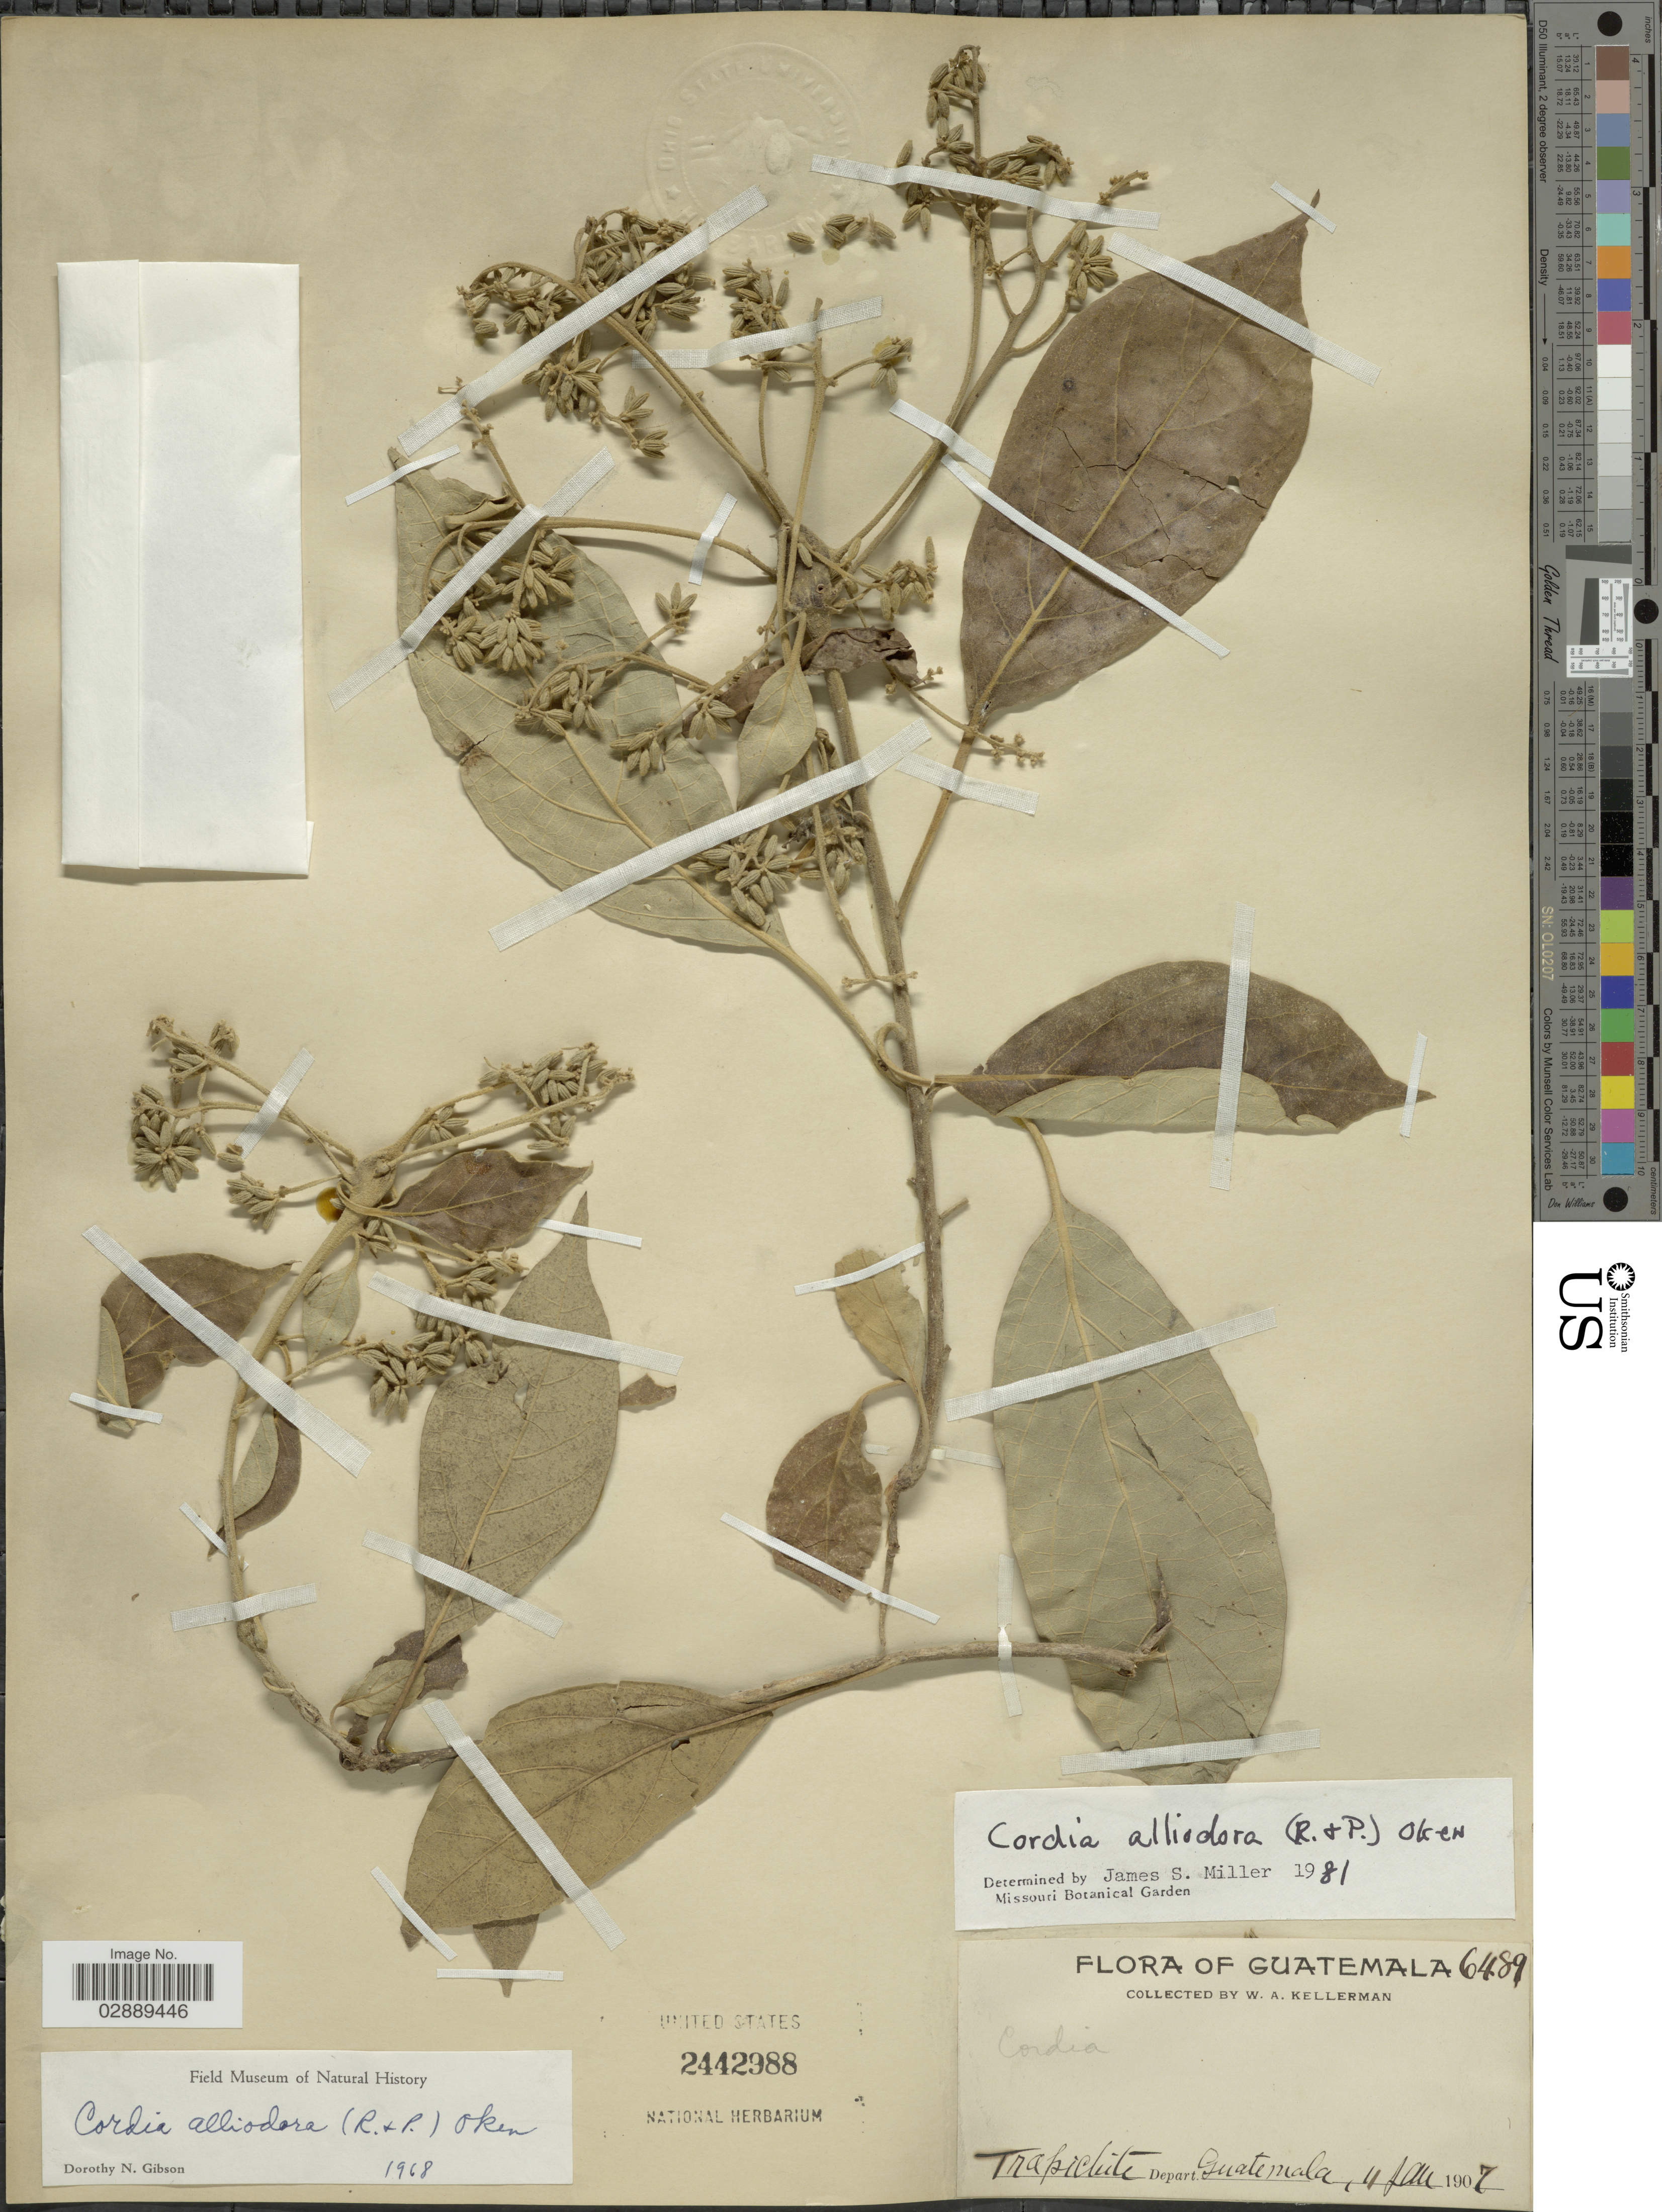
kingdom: Plantae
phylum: Tracheophyta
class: Magnoliopsida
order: Boraginales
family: Cordiaceae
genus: Cordia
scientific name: Cordia alliodora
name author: (Ruiz & Pav.) Oken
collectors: W. Kellerman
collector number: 6489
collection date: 1907-01-11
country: Guatemala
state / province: Guatemala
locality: Trapichite. Depart. Guatemala.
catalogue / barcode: US 2442988